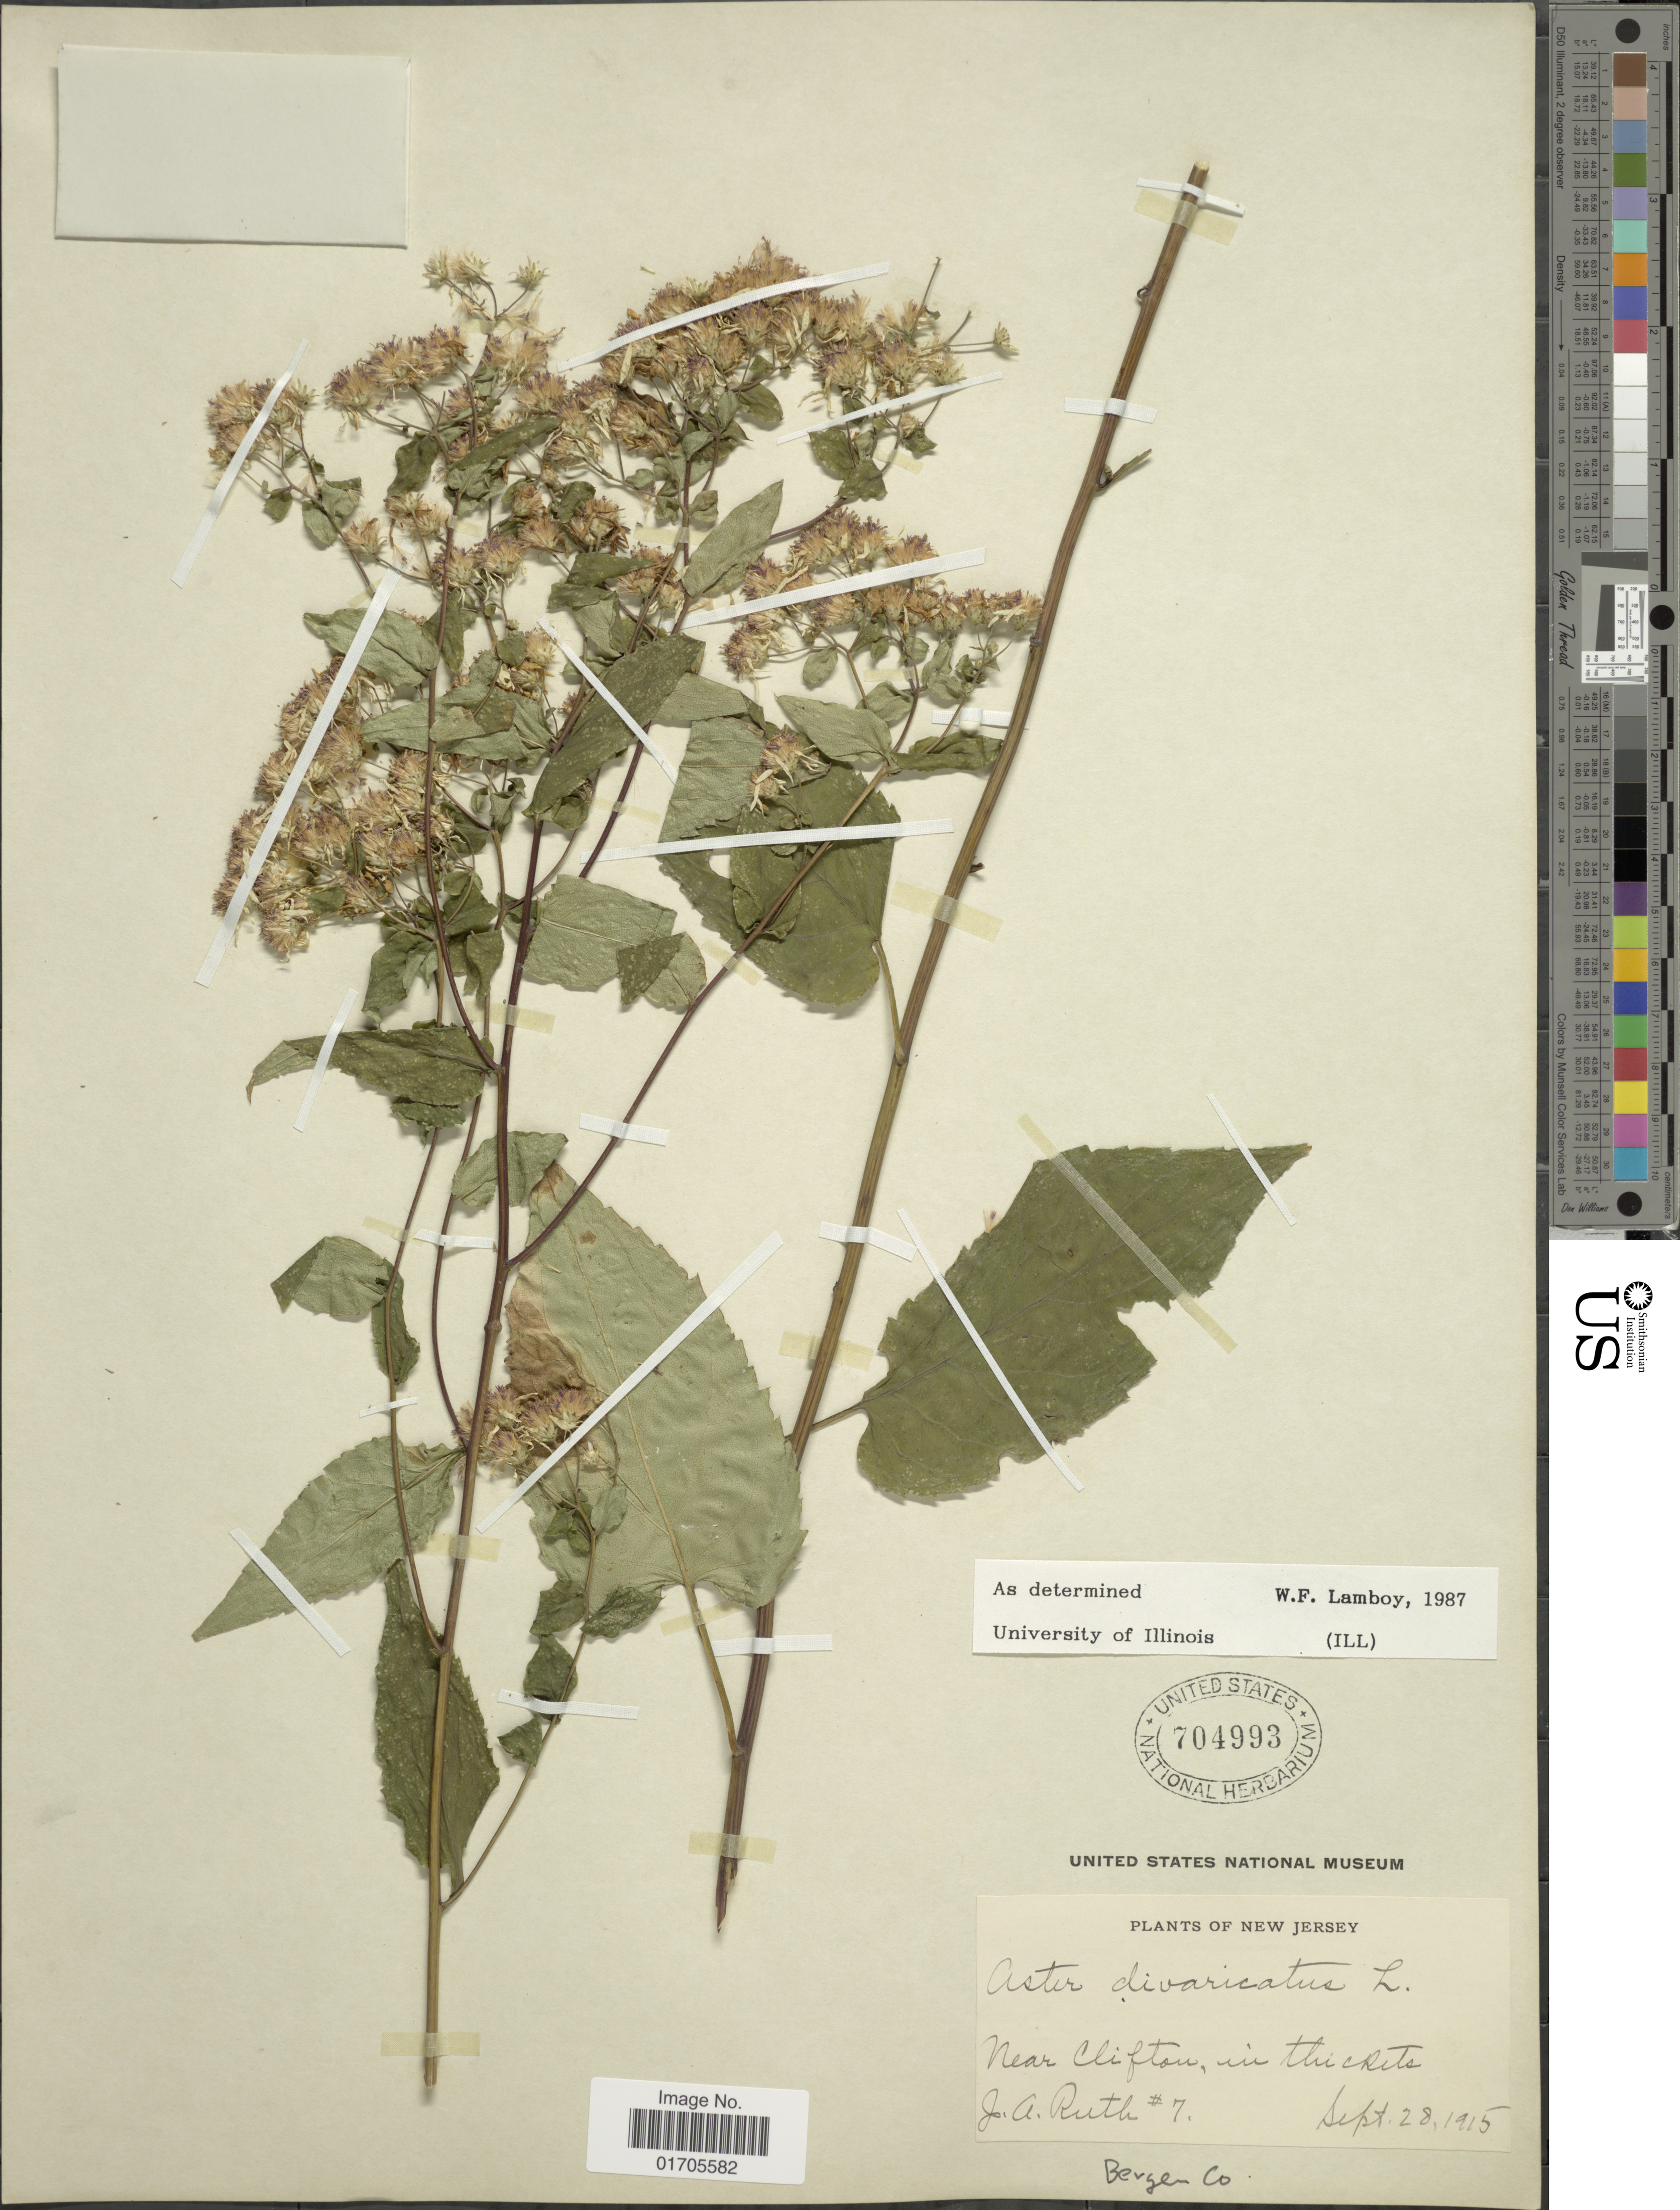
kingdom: Plantae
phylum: Tracheophyta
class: Magnoliopsida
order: Asterales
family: Asteraceae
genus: Eurybia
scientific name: Eurybia divaricata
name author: (L.) G.L. Nesom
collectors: J. Ruth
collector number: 7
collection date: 1915-09-28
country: United States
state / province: New Jersey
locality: New Jersey. Near Clifton, in thickets. Bergen Co.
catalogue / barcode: US 704993